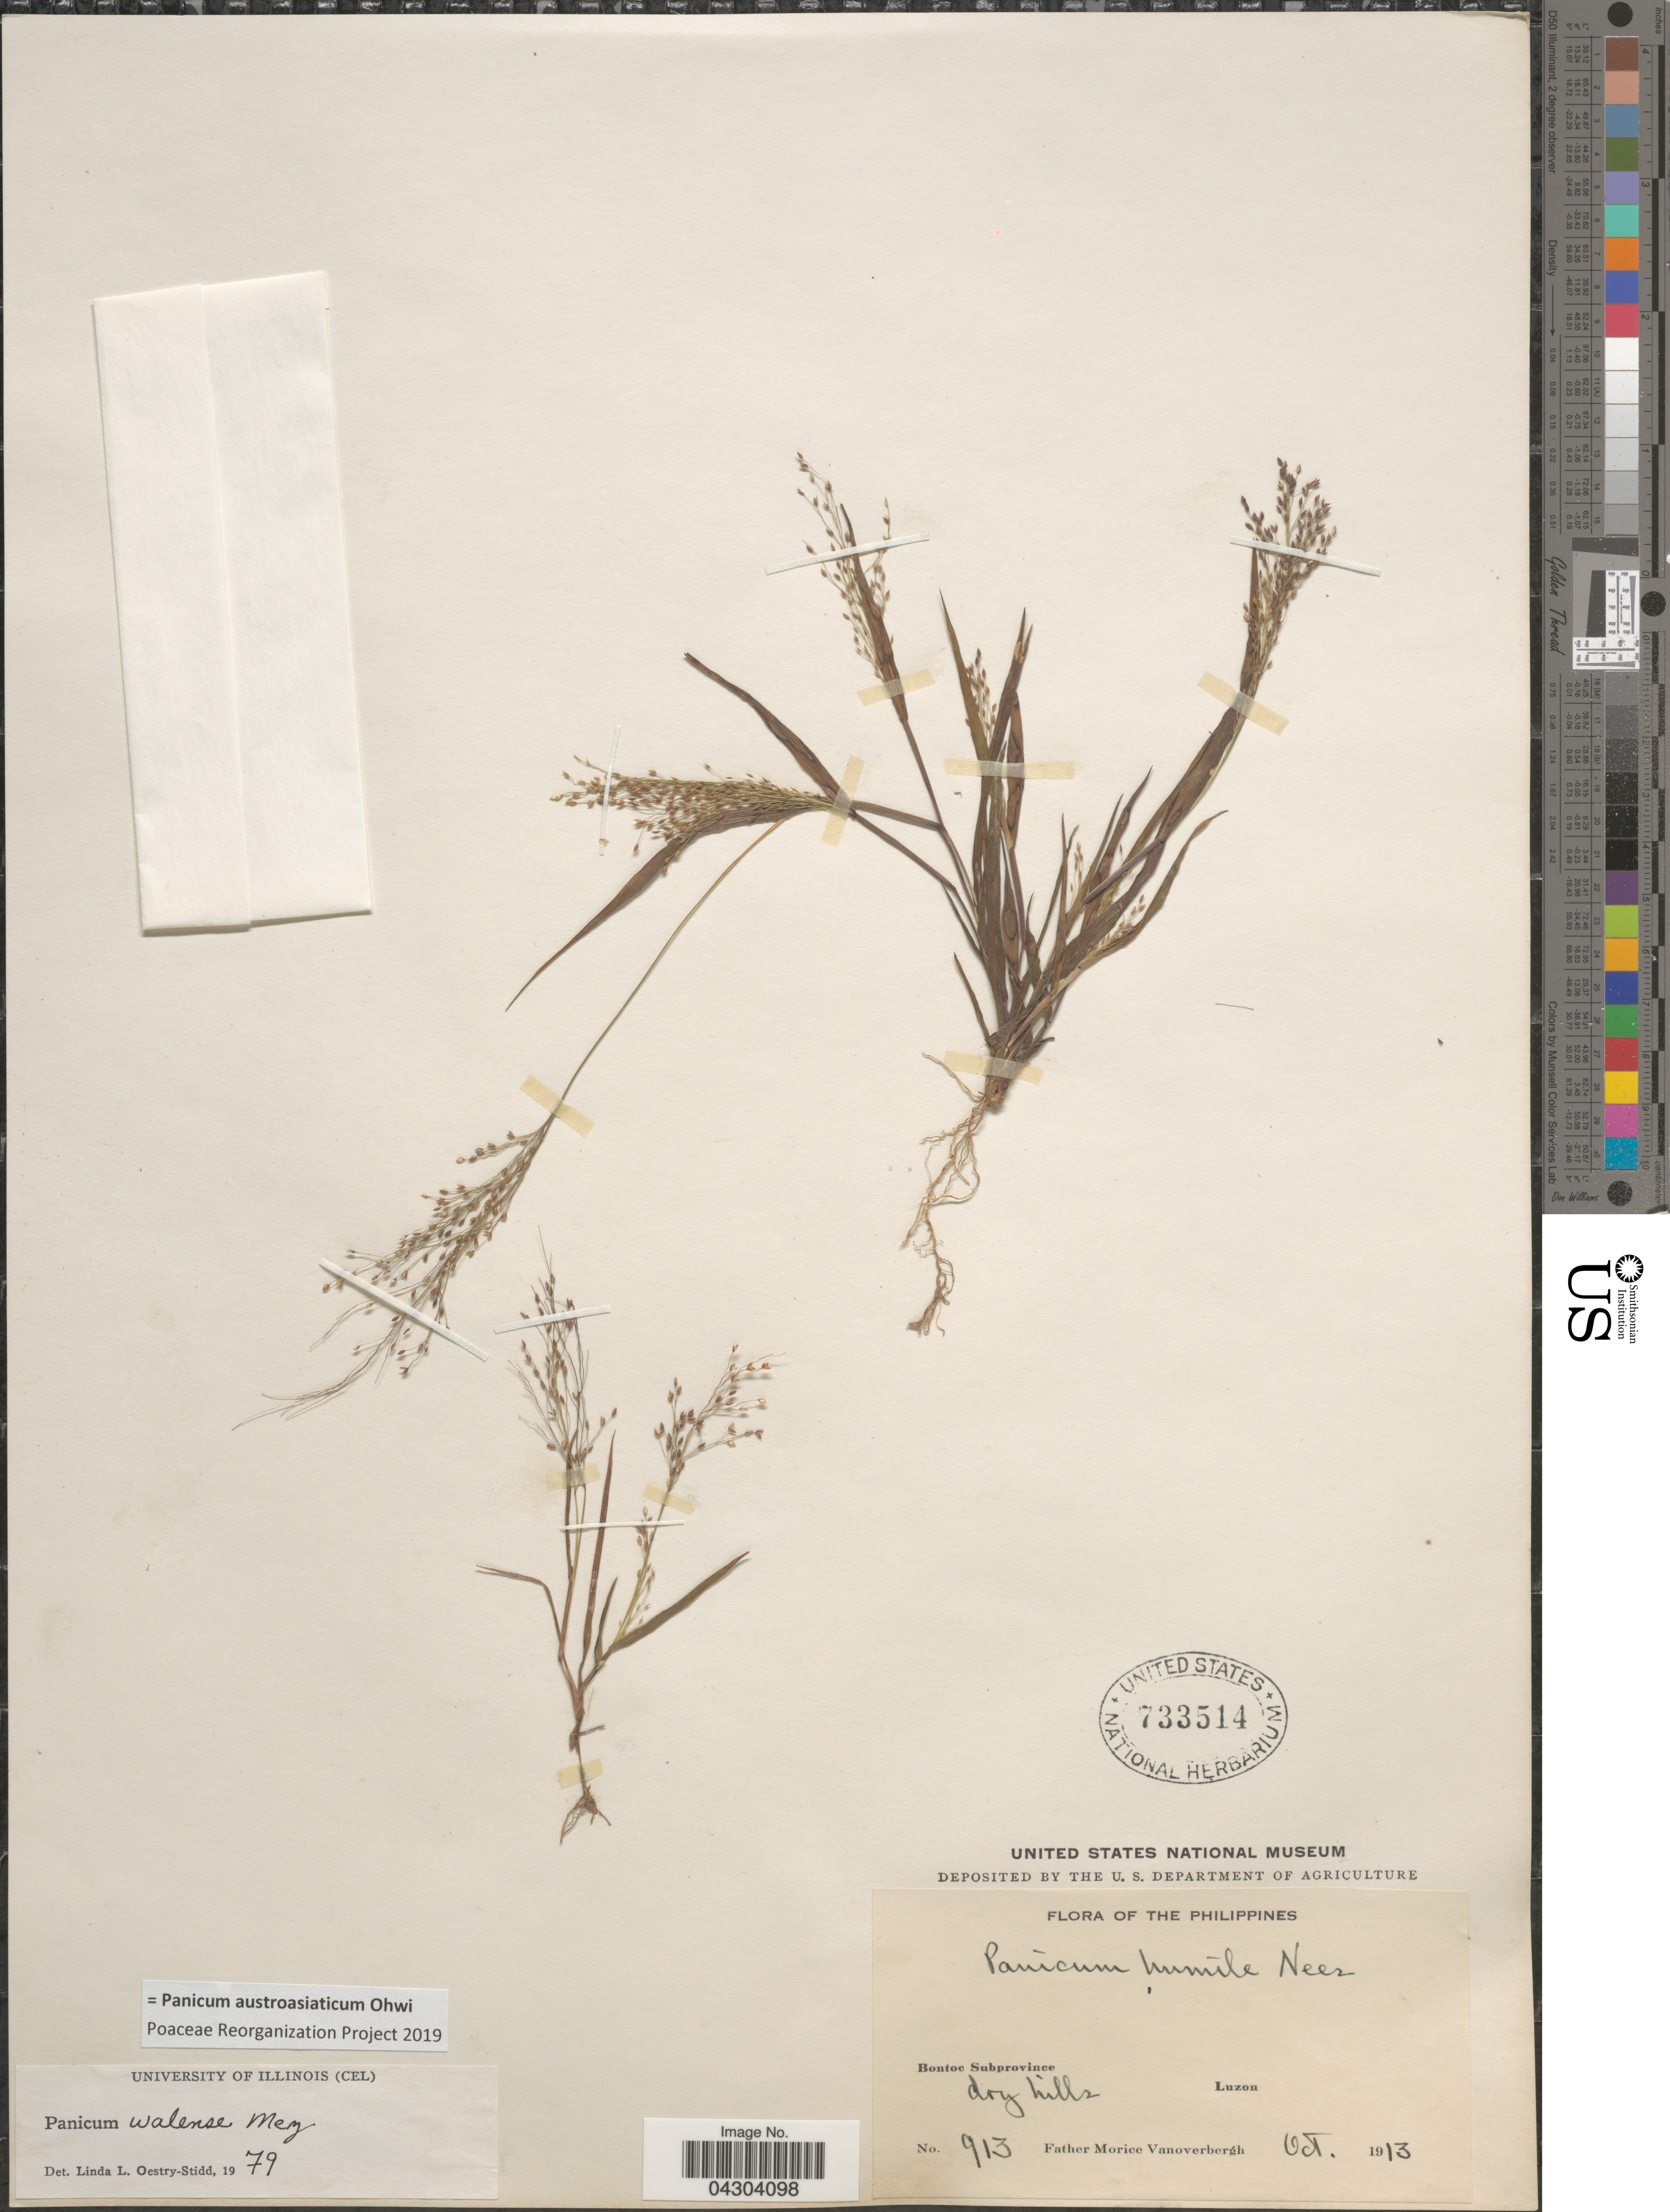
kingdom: Plantae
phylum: Tracheophyta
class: Liliopsida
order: Poales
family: Poaceae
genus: Panicum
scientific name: Panicum austroasiaticum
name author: Ohwi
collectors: F. Vanoverbergh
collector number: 913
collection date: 1913-10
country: Philippines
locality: Bontoc Subprovince. Luzon.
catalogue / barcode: US 733514